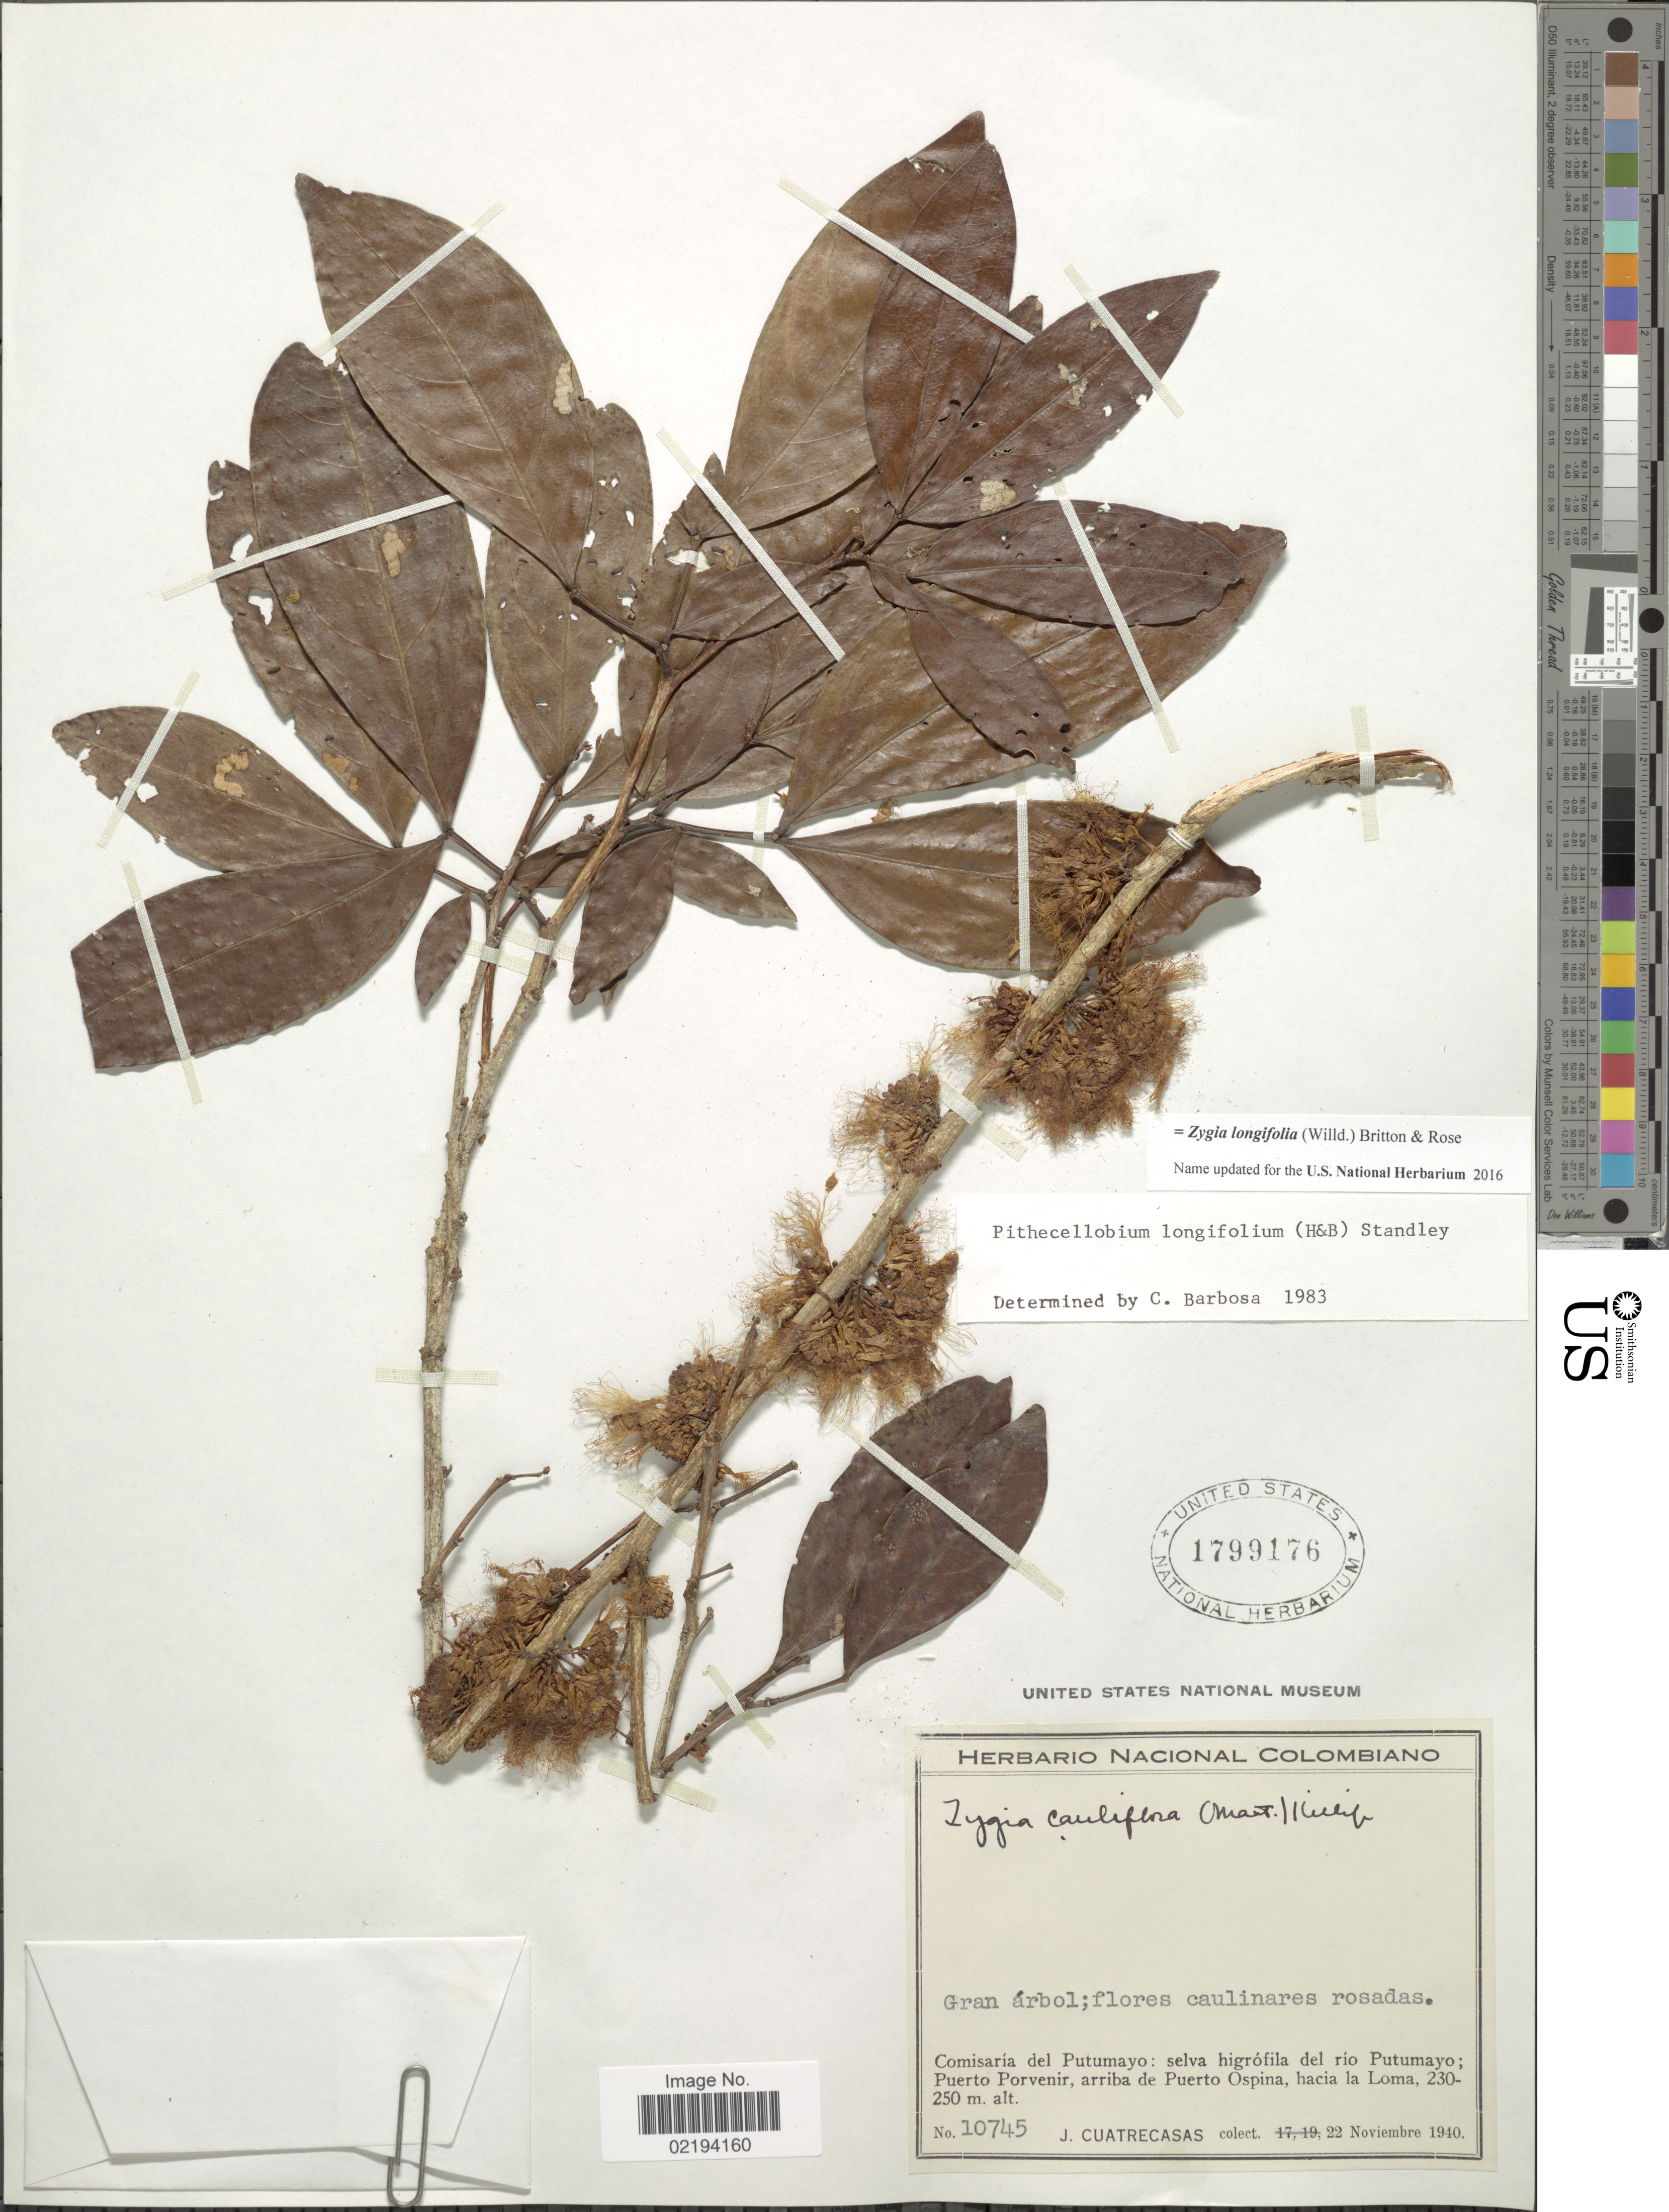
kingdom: Plantae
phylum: Tracheophyta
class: Magnoliopsida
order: Fabales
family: Fabaceae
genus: Zygia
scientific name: Zygia longifolia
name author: (Willd.) Britton & Rose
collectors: J. Cuatrecasas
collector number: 10745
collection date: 1940-11-22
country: Colombia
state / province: Putumayo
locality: Gran árbol; Comisaría del Putumayo: selva higrófila del rio Putumayo; Puerto Porvenir, arriba de Puerto Ospina, hacia la Loma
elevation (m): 230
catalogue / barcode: US 1799176